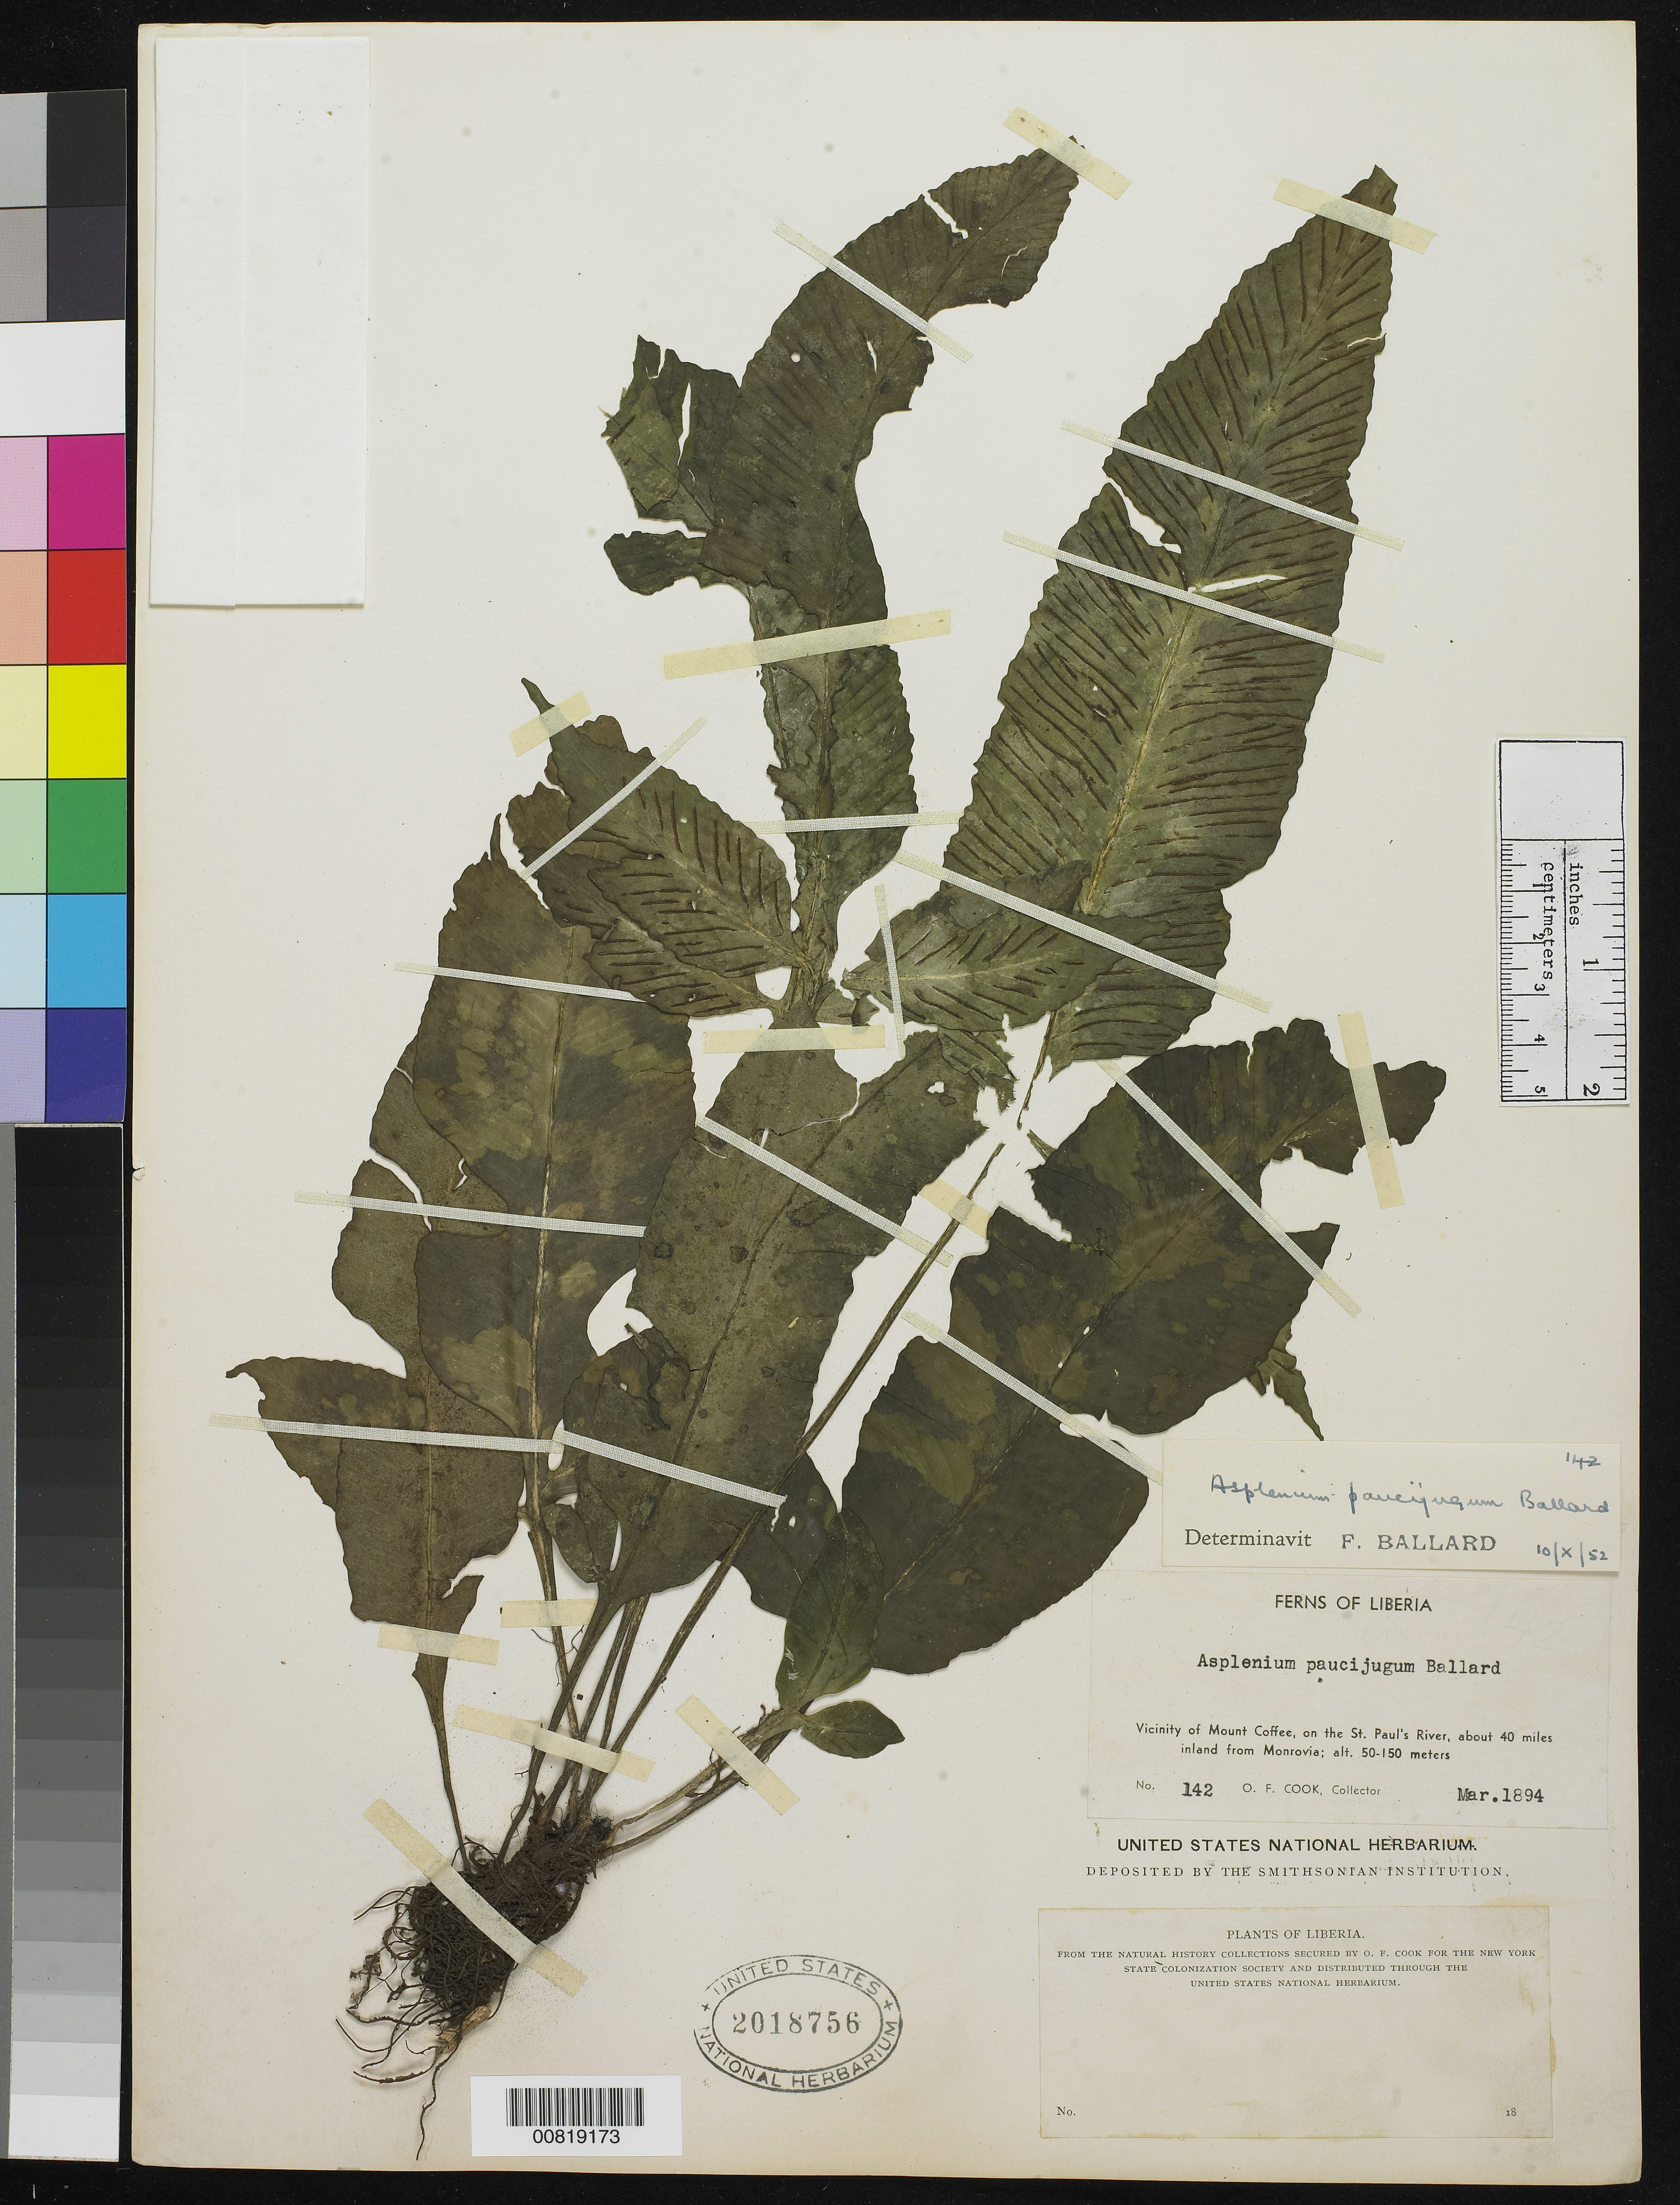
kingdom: Plantae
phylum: Tracheophyta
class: Polypodiopsida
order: Polypodiales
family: Aspleniaceae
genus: Asplenium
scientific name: Asplenium paucijugum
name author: Ballard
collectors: O. F. Cook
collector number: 142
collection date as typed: Mar 1894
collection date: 1894-03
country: Liberia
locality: Vicinity of Mount Coffee, on the St. Paul's River, about 40 miles from Monrovia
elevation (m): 50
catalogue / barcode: US 2018756